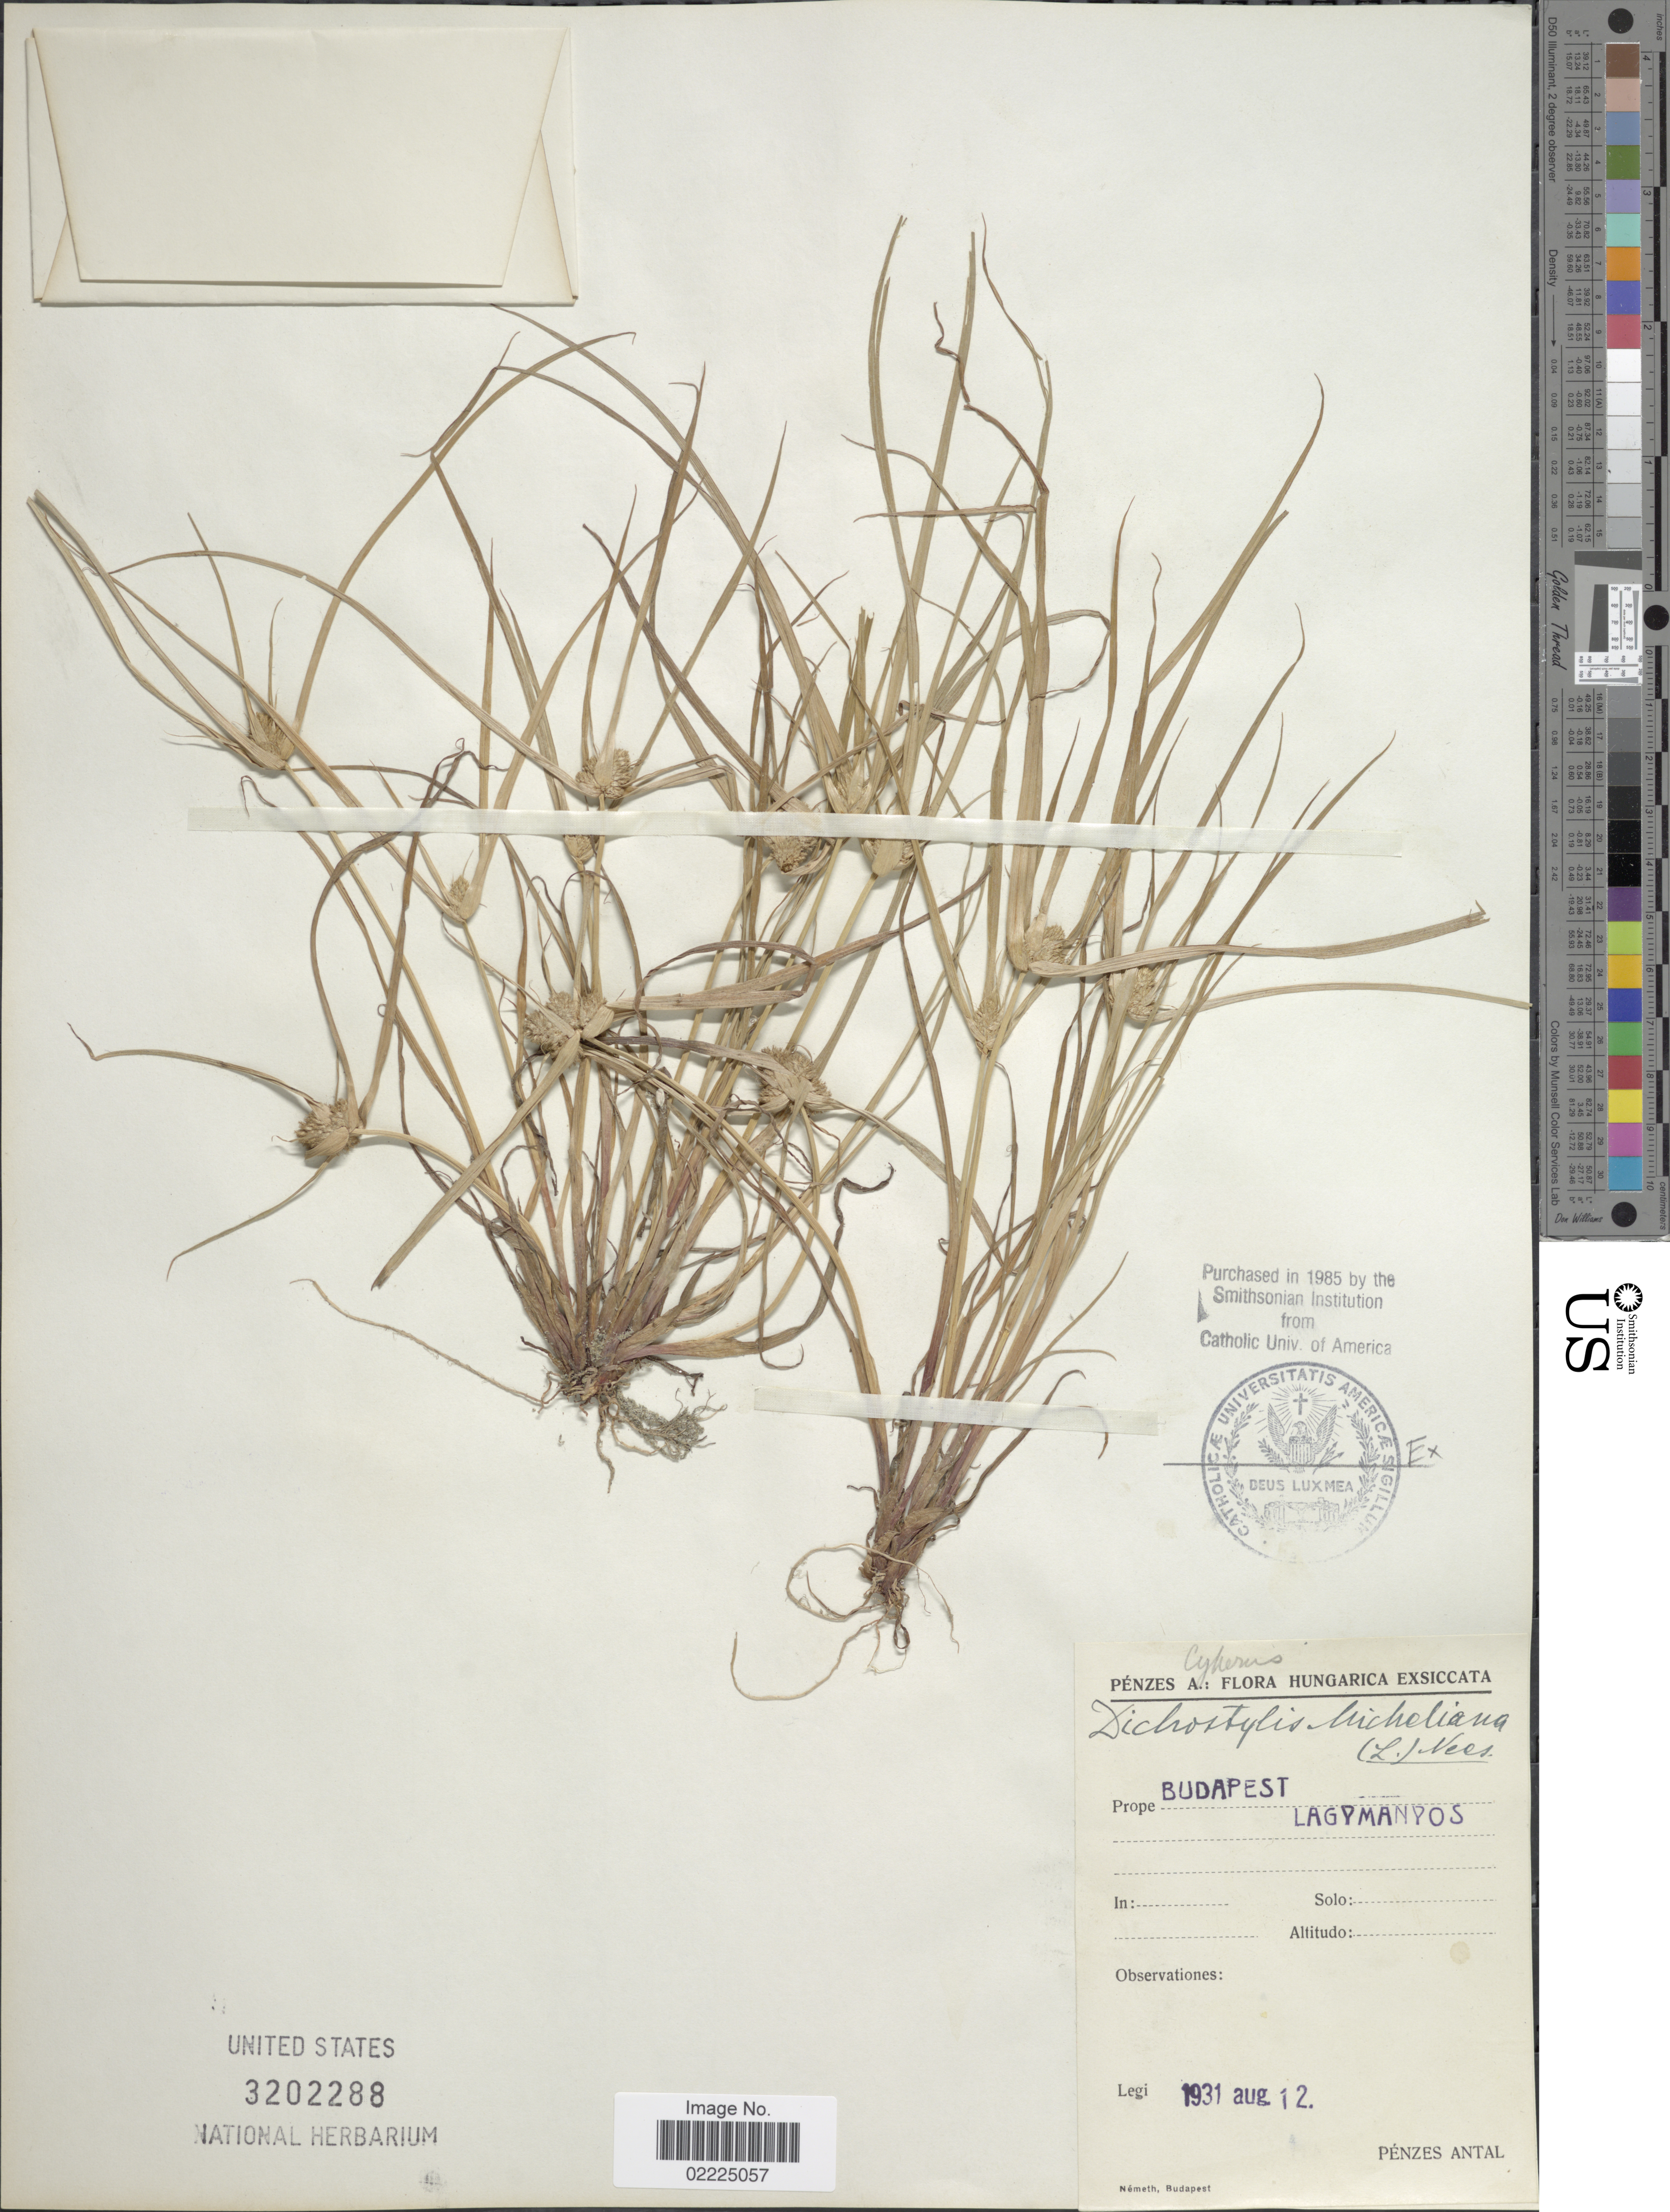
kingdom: Plantae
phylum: Tracheophyta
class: Liliopsida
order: Poales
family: Cyperaceae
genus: Cyperus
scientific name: Cyperus michelianus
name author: (L.) Delile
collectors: A. Pénzes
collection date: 1931-08-12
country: Hungary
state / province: Budapest, Capital District of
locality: Budapest Lagymandos [interpreted]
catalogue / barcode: US 3202288